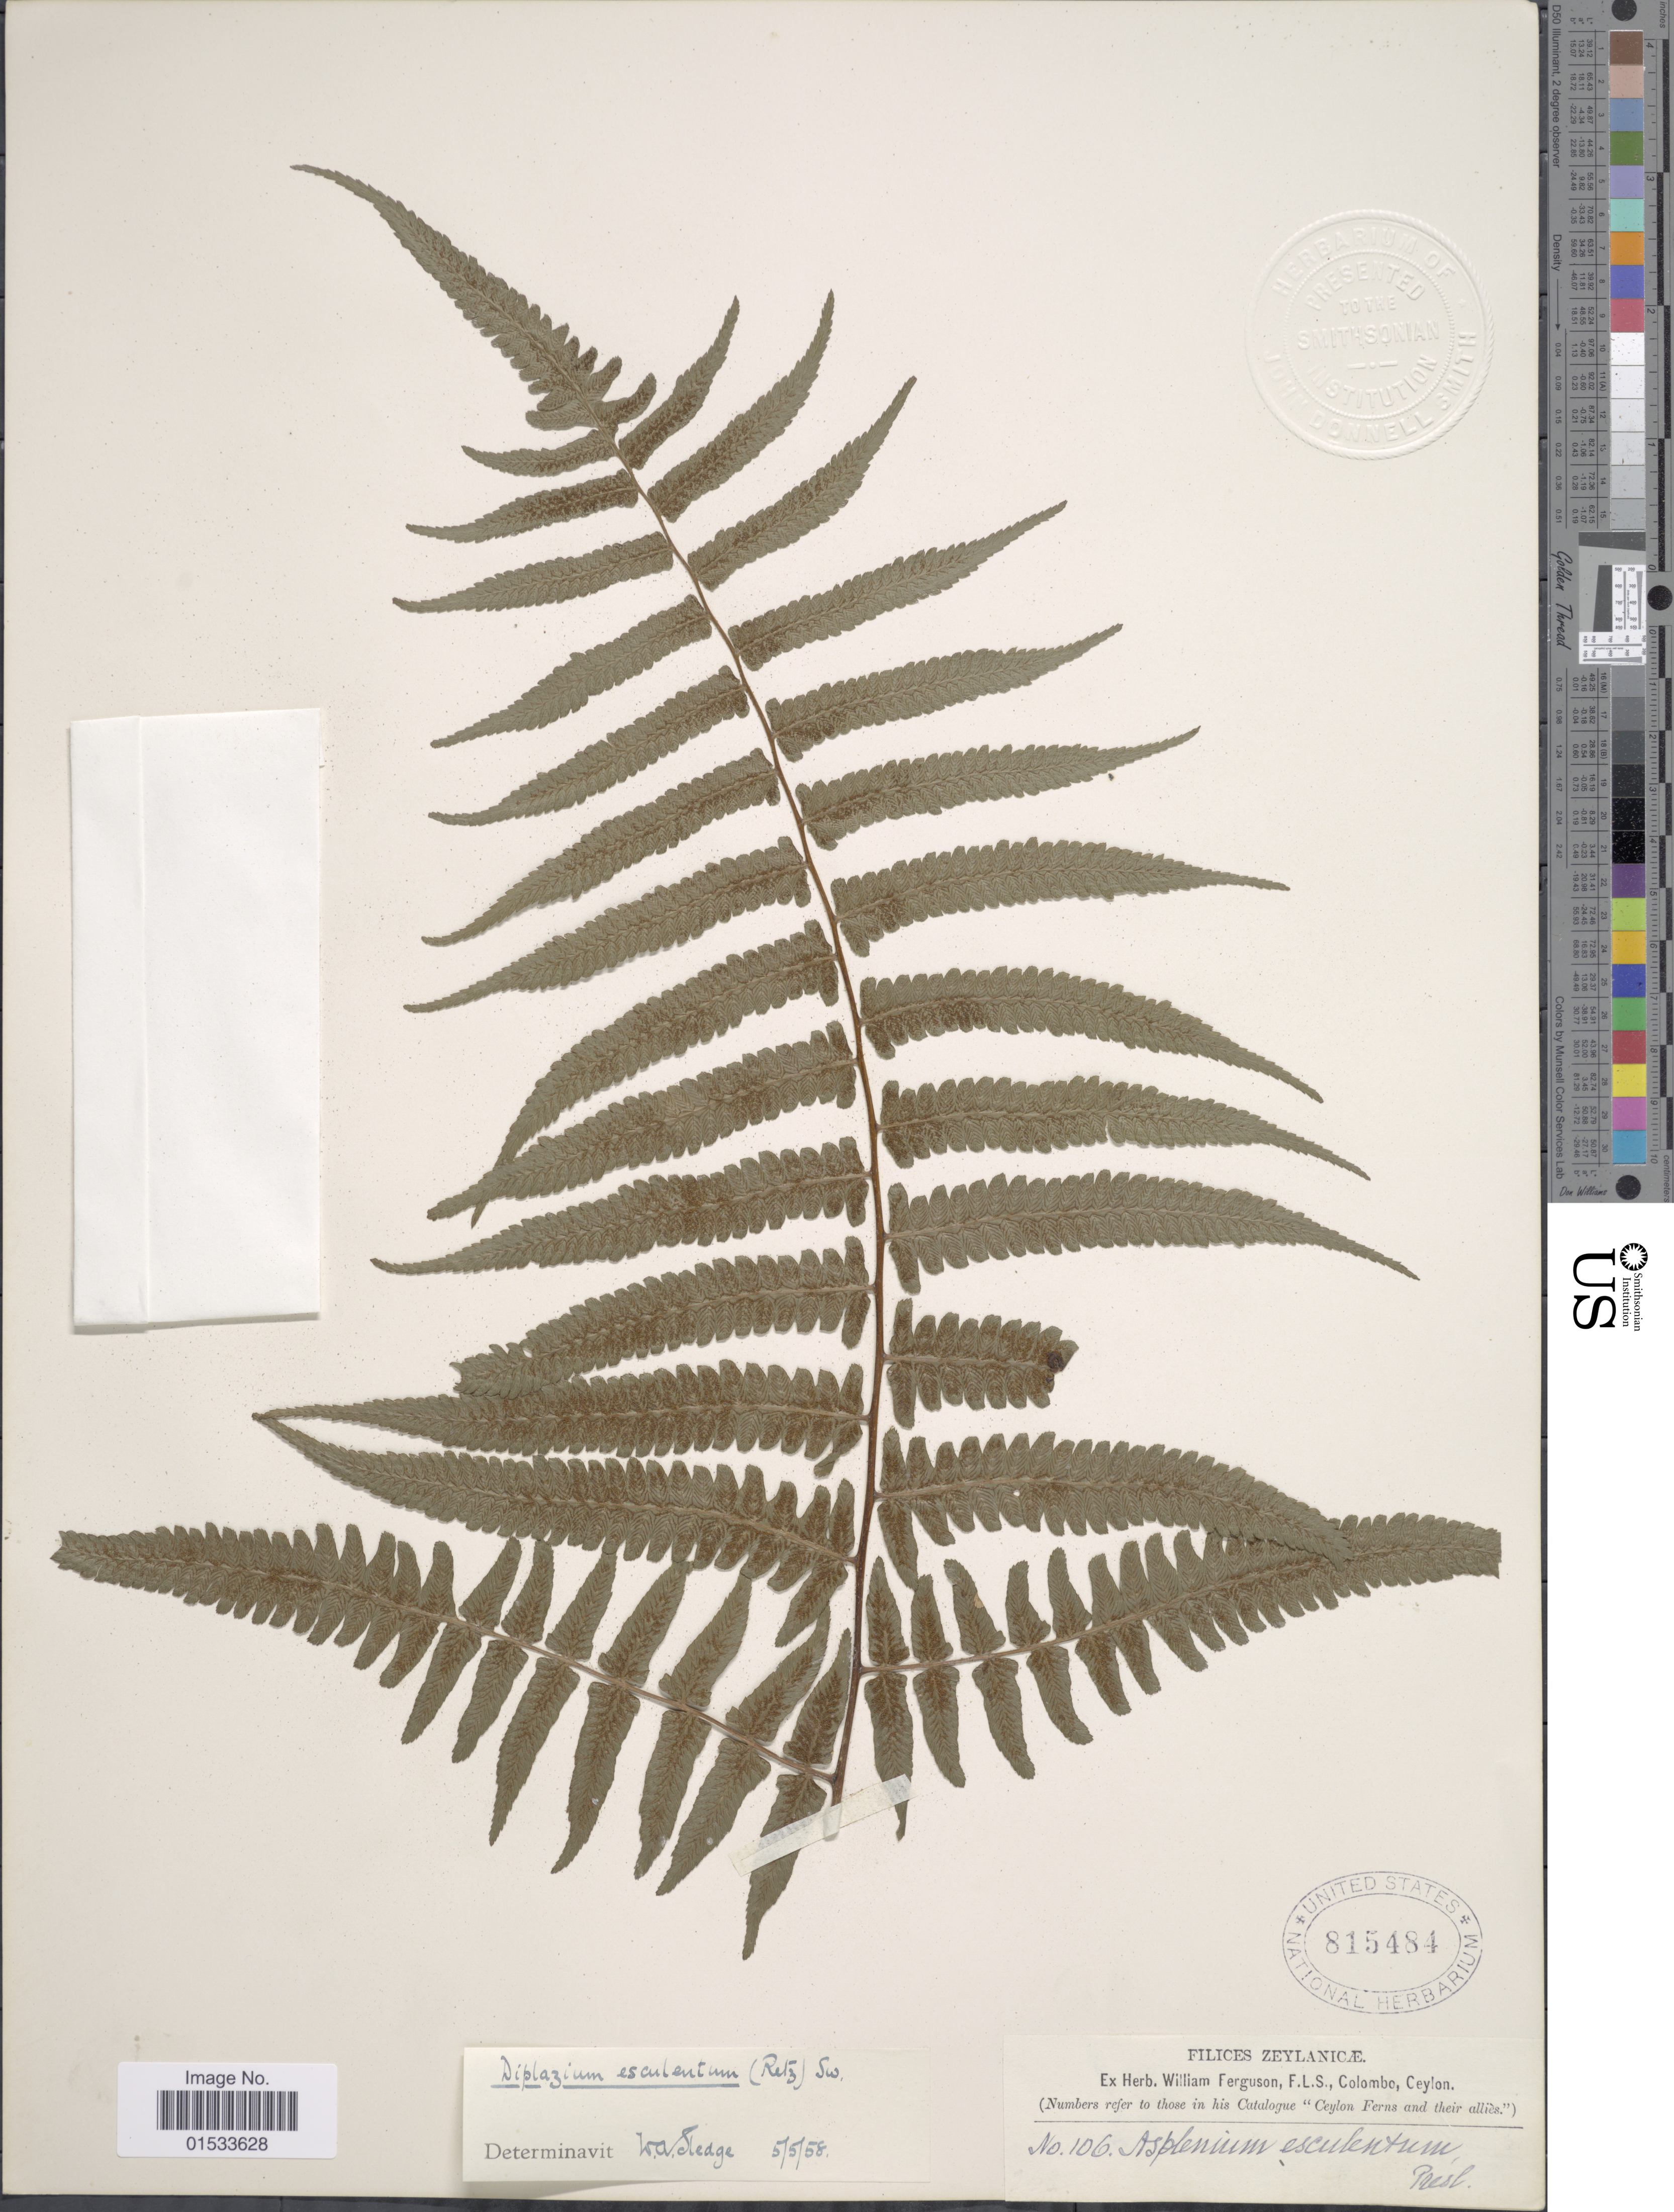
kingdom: Plantae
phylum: Tracheophyta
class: Polypodiopsida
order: Polypodiales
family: Athyriaceae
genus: Diplazium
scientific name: Diplazium esculentum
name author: (Retz.) Sw.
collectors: ex herb. W. Ferguson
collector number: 106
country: Sri Lanka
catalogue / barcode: US 815484